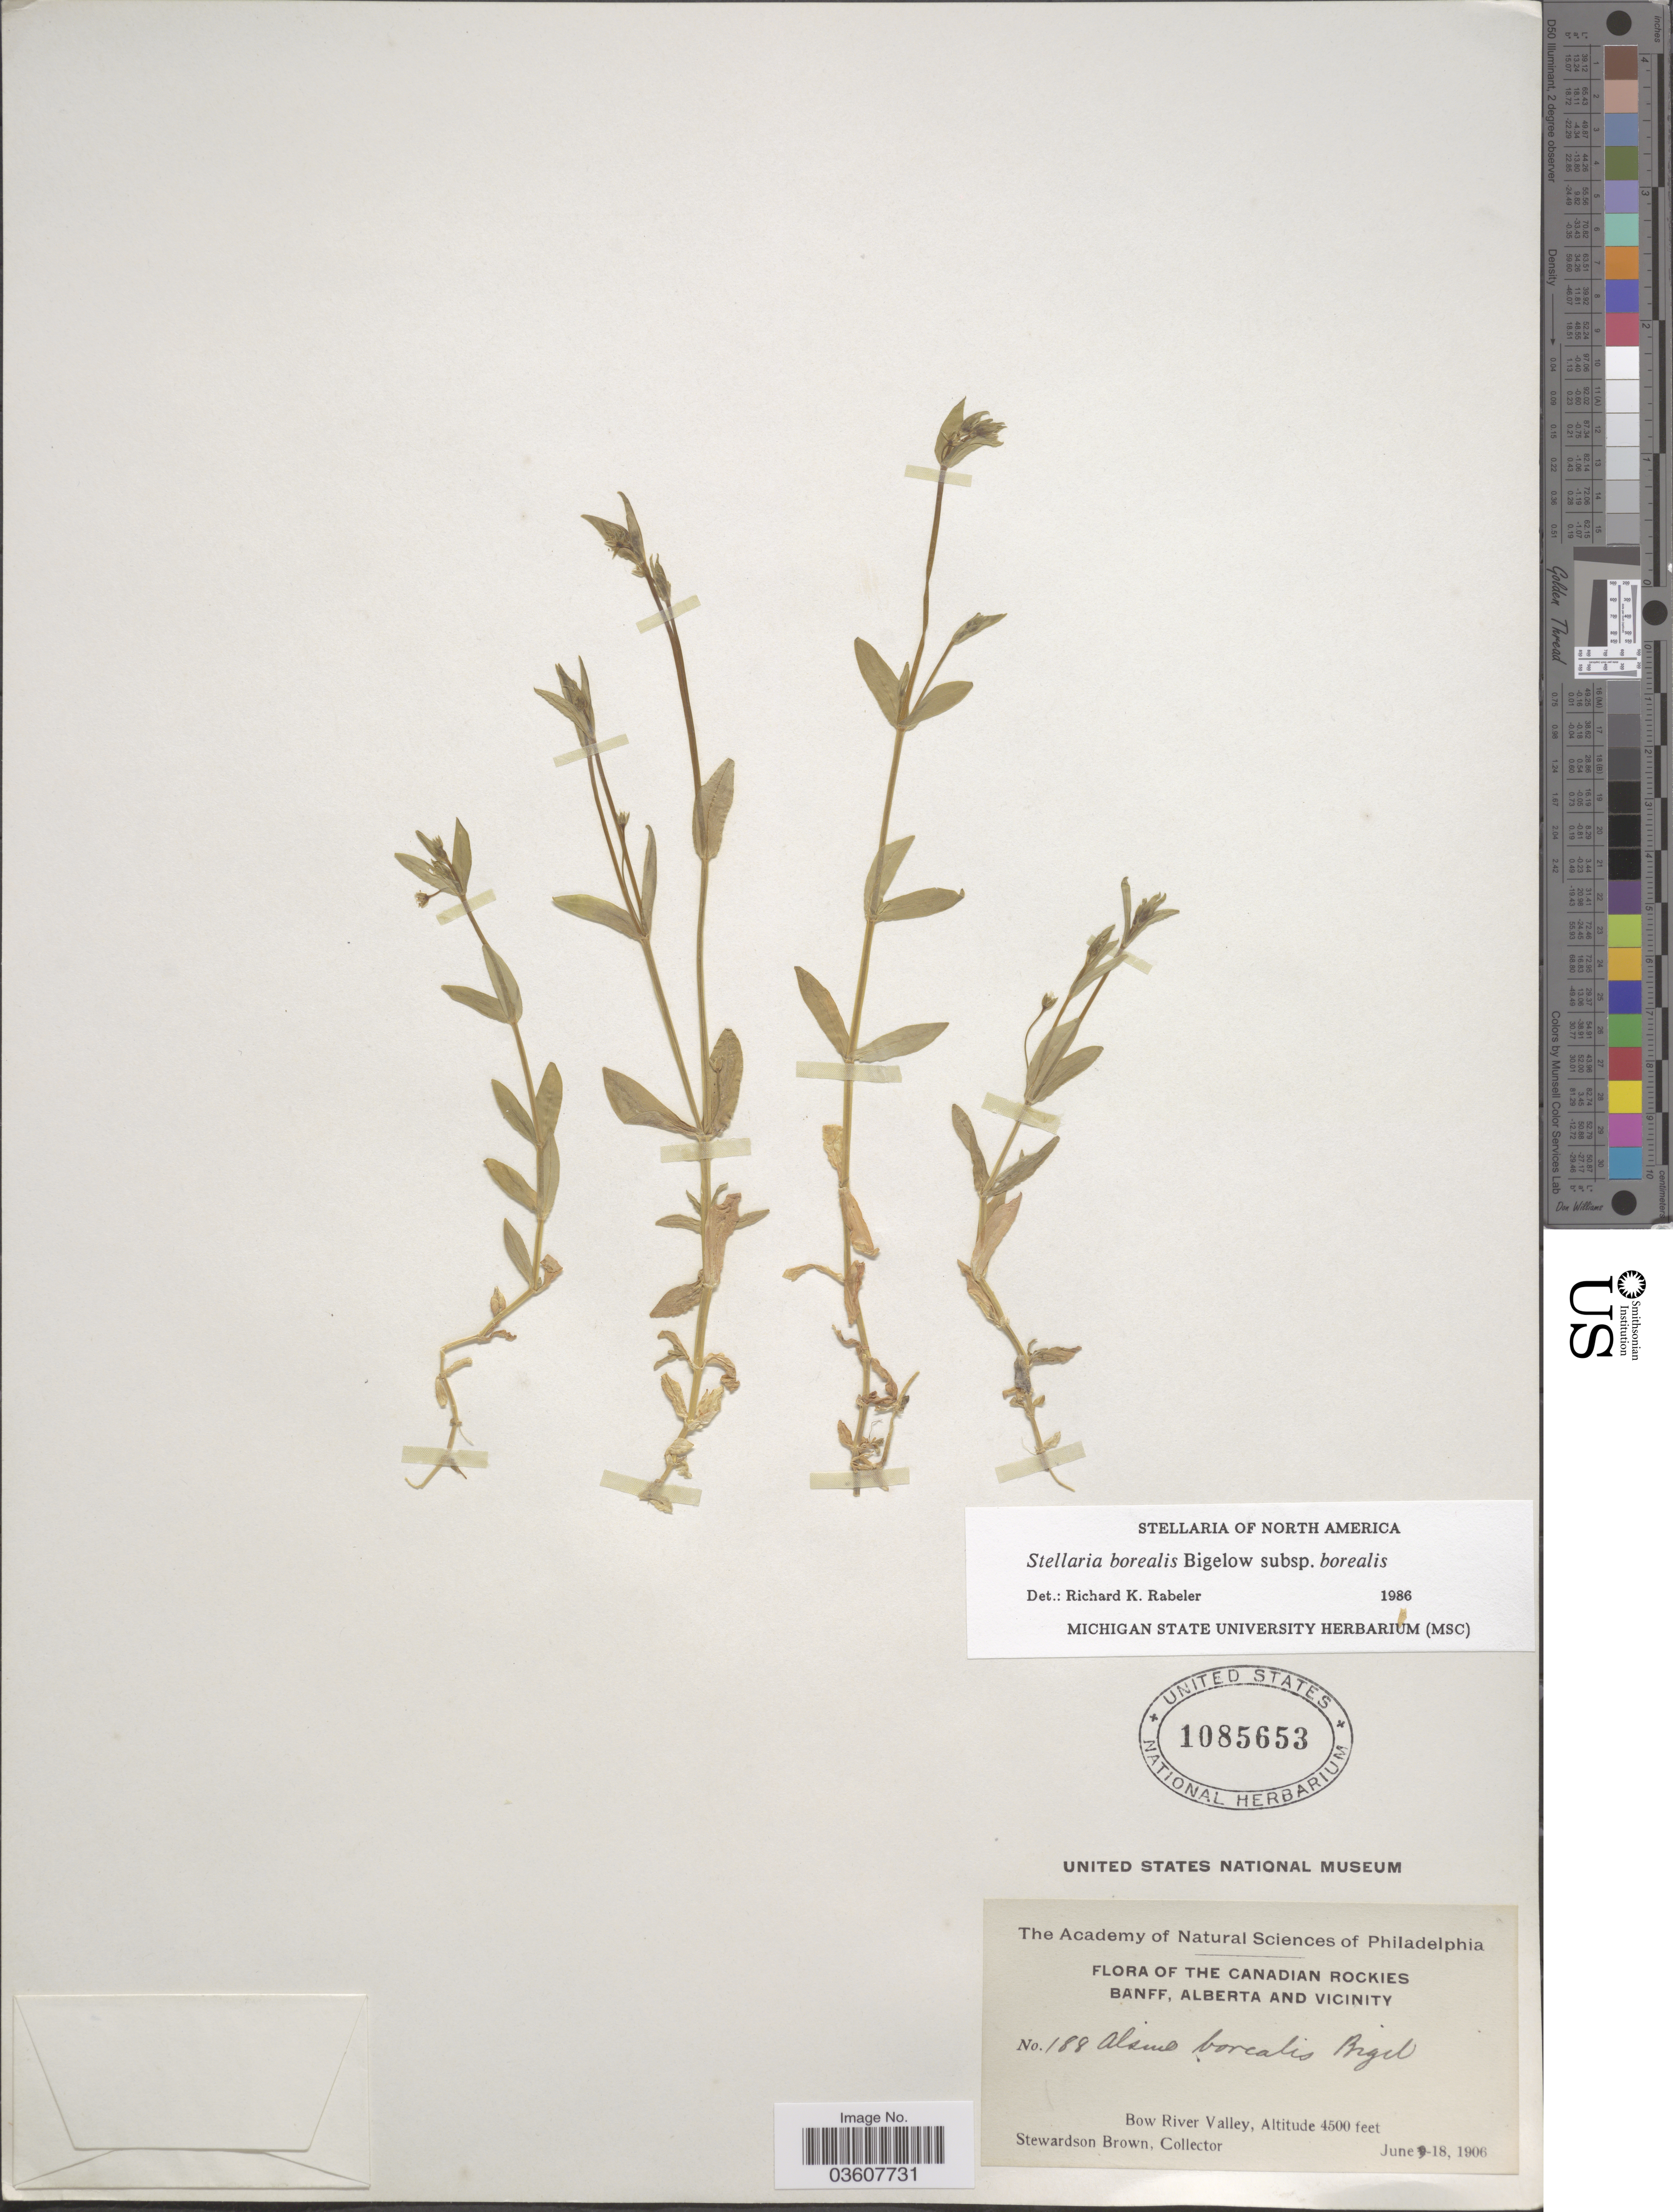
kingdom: Plantae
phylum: Tracheophyta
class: Magnoliopsida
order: Caryophyllales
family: Caryophyllaceae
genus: Stellaria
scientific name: Stellaria borealis subsp. borealis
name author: Bigelow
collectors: S. Brown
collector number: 188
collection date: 1906-06-18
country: Canada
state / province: Alberta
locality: The Canadian Rockies Banff, Alberta and vicinity. Bow River Valley.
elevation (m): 1372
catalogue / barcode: US 1085653